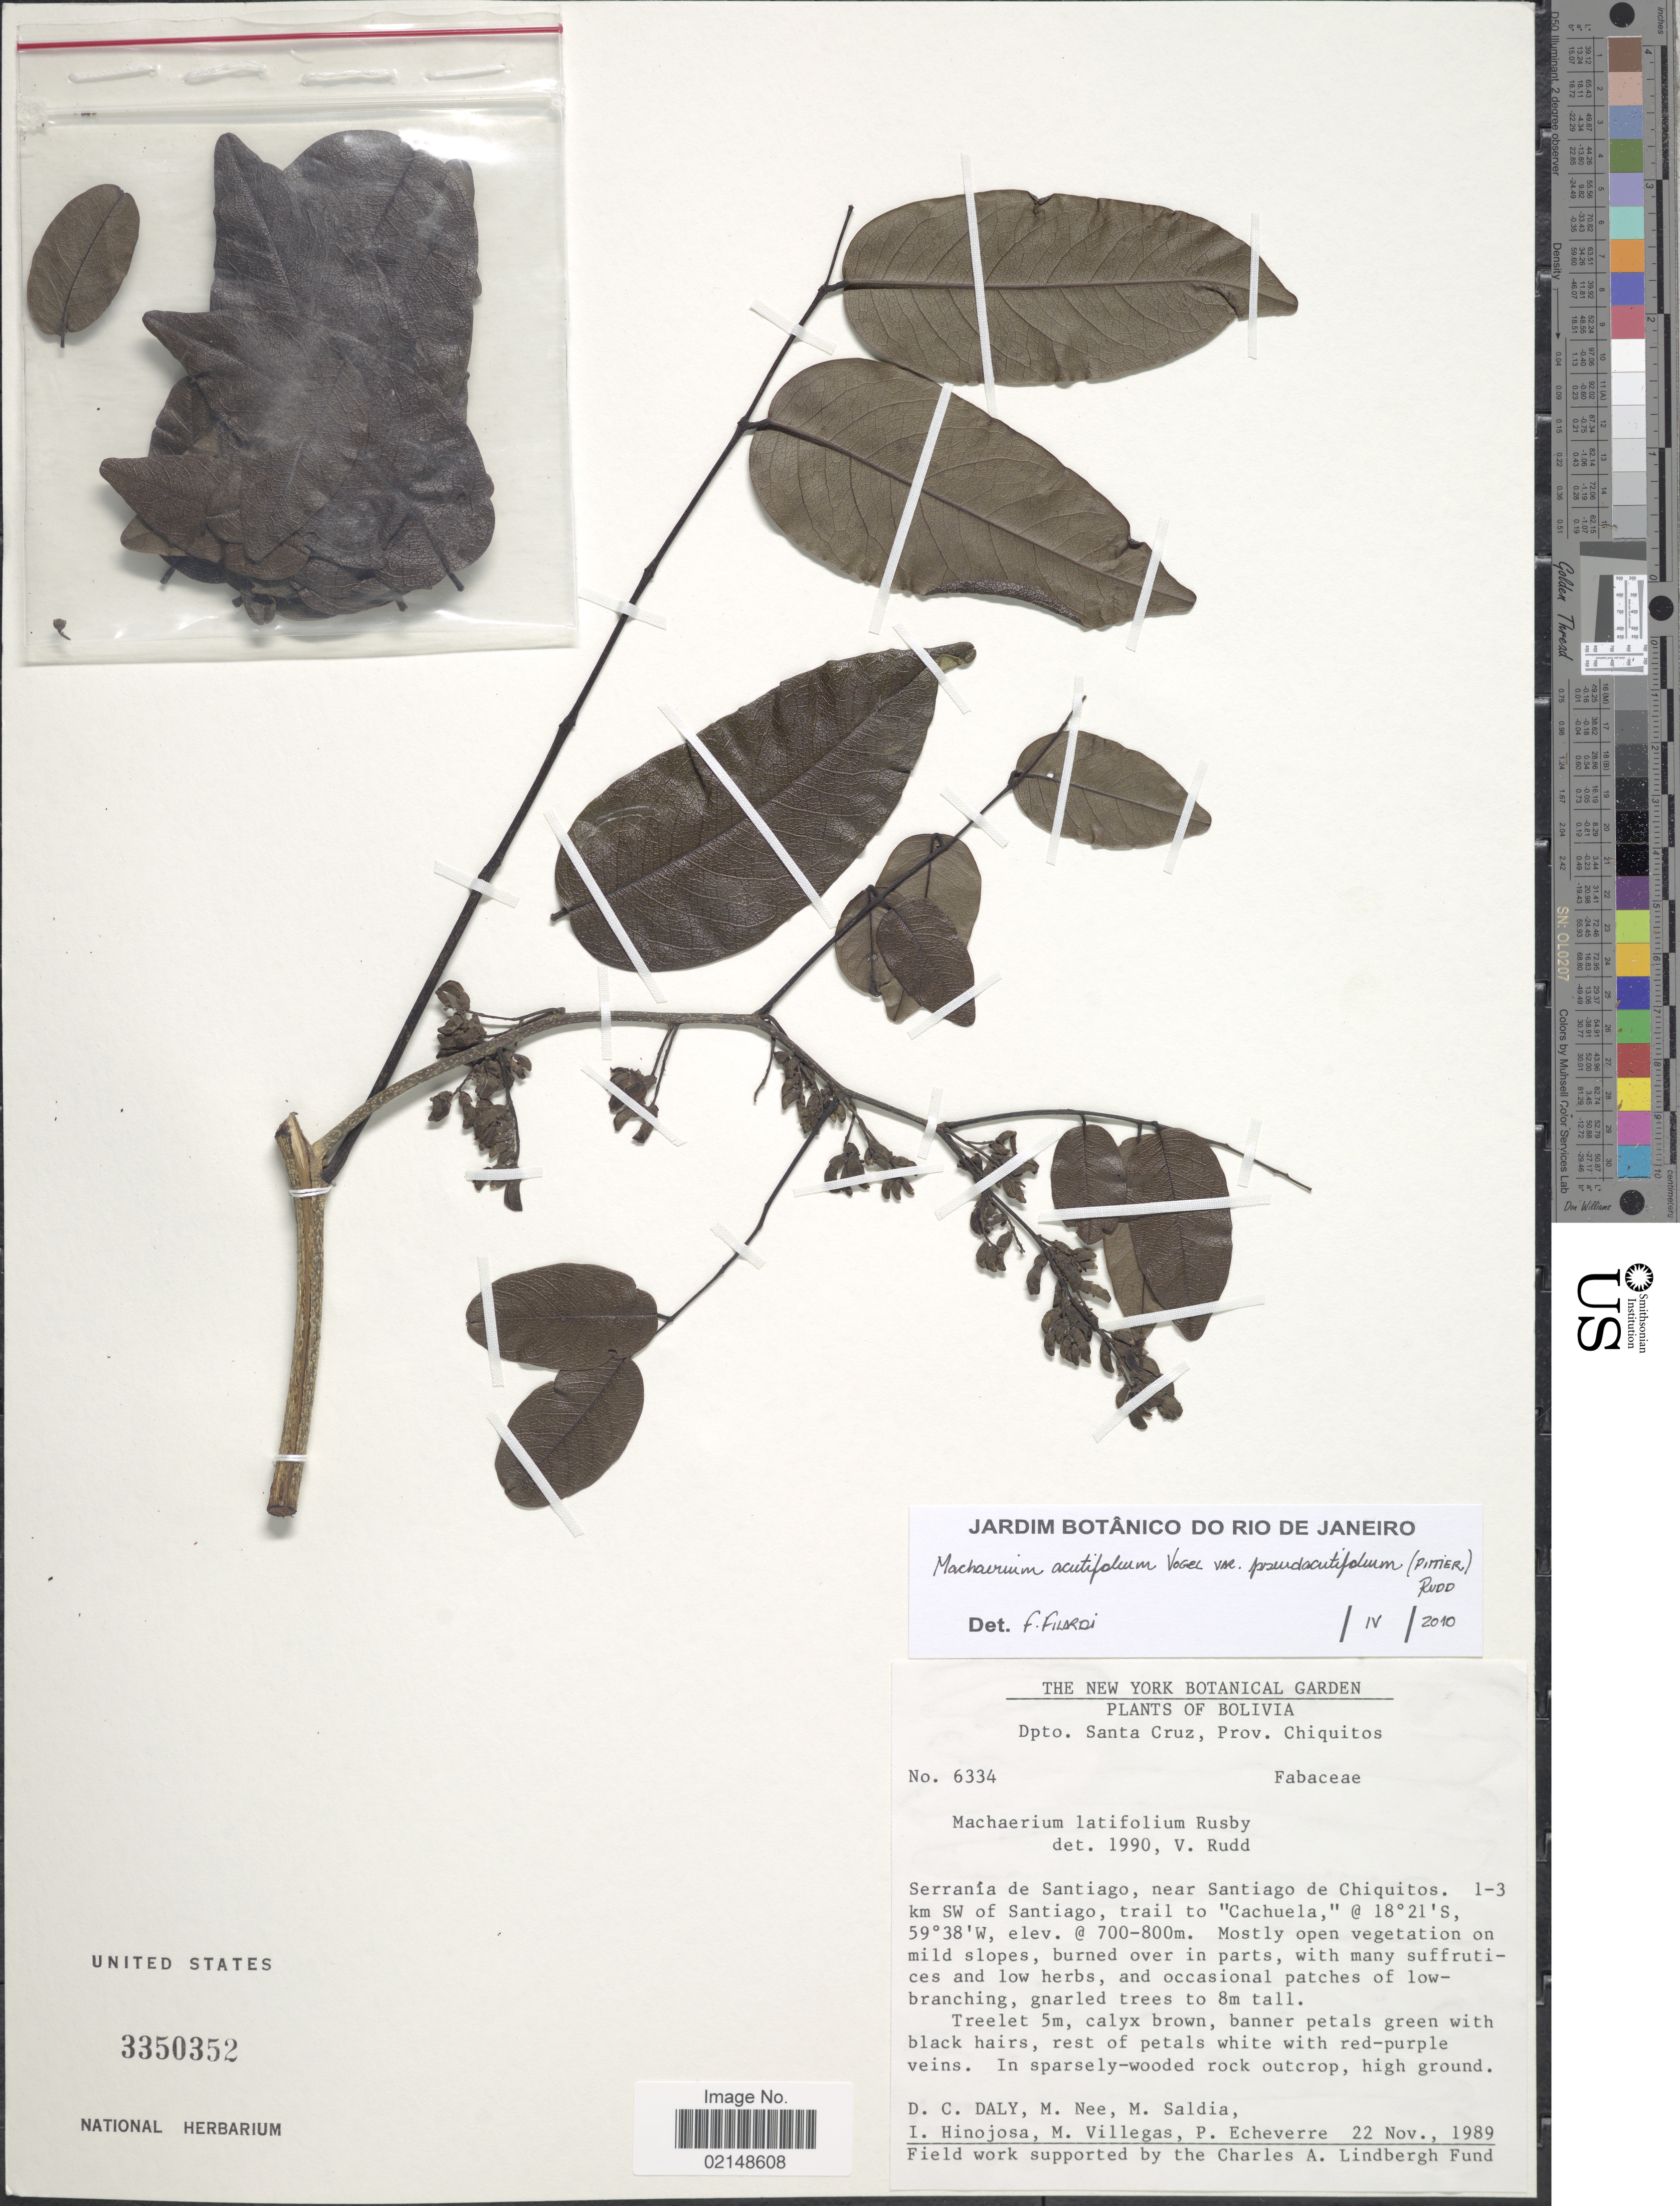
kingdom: Plantae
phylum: Tracheophyta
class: Magnoliopsida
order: Fabales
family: Fabaceae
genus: Machaerium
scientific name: Machaerium acutifolium var. pseudacutifolium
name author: (Pittier) Rudd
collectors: D. C. Daly, M. Nee, M. Saldia, I. Hinojosa & et al.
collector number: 6334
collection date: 1989-11-22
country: Bolivia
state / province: Santa Cruz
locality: Dpto. Santa Cruz, Prov. Chiquitos. Serrania de Santiago, near Santiago de Chiquitos, 1-3 km SW of Santiago, trail to "Cachuela."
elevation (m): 700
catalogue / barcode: US 3350352